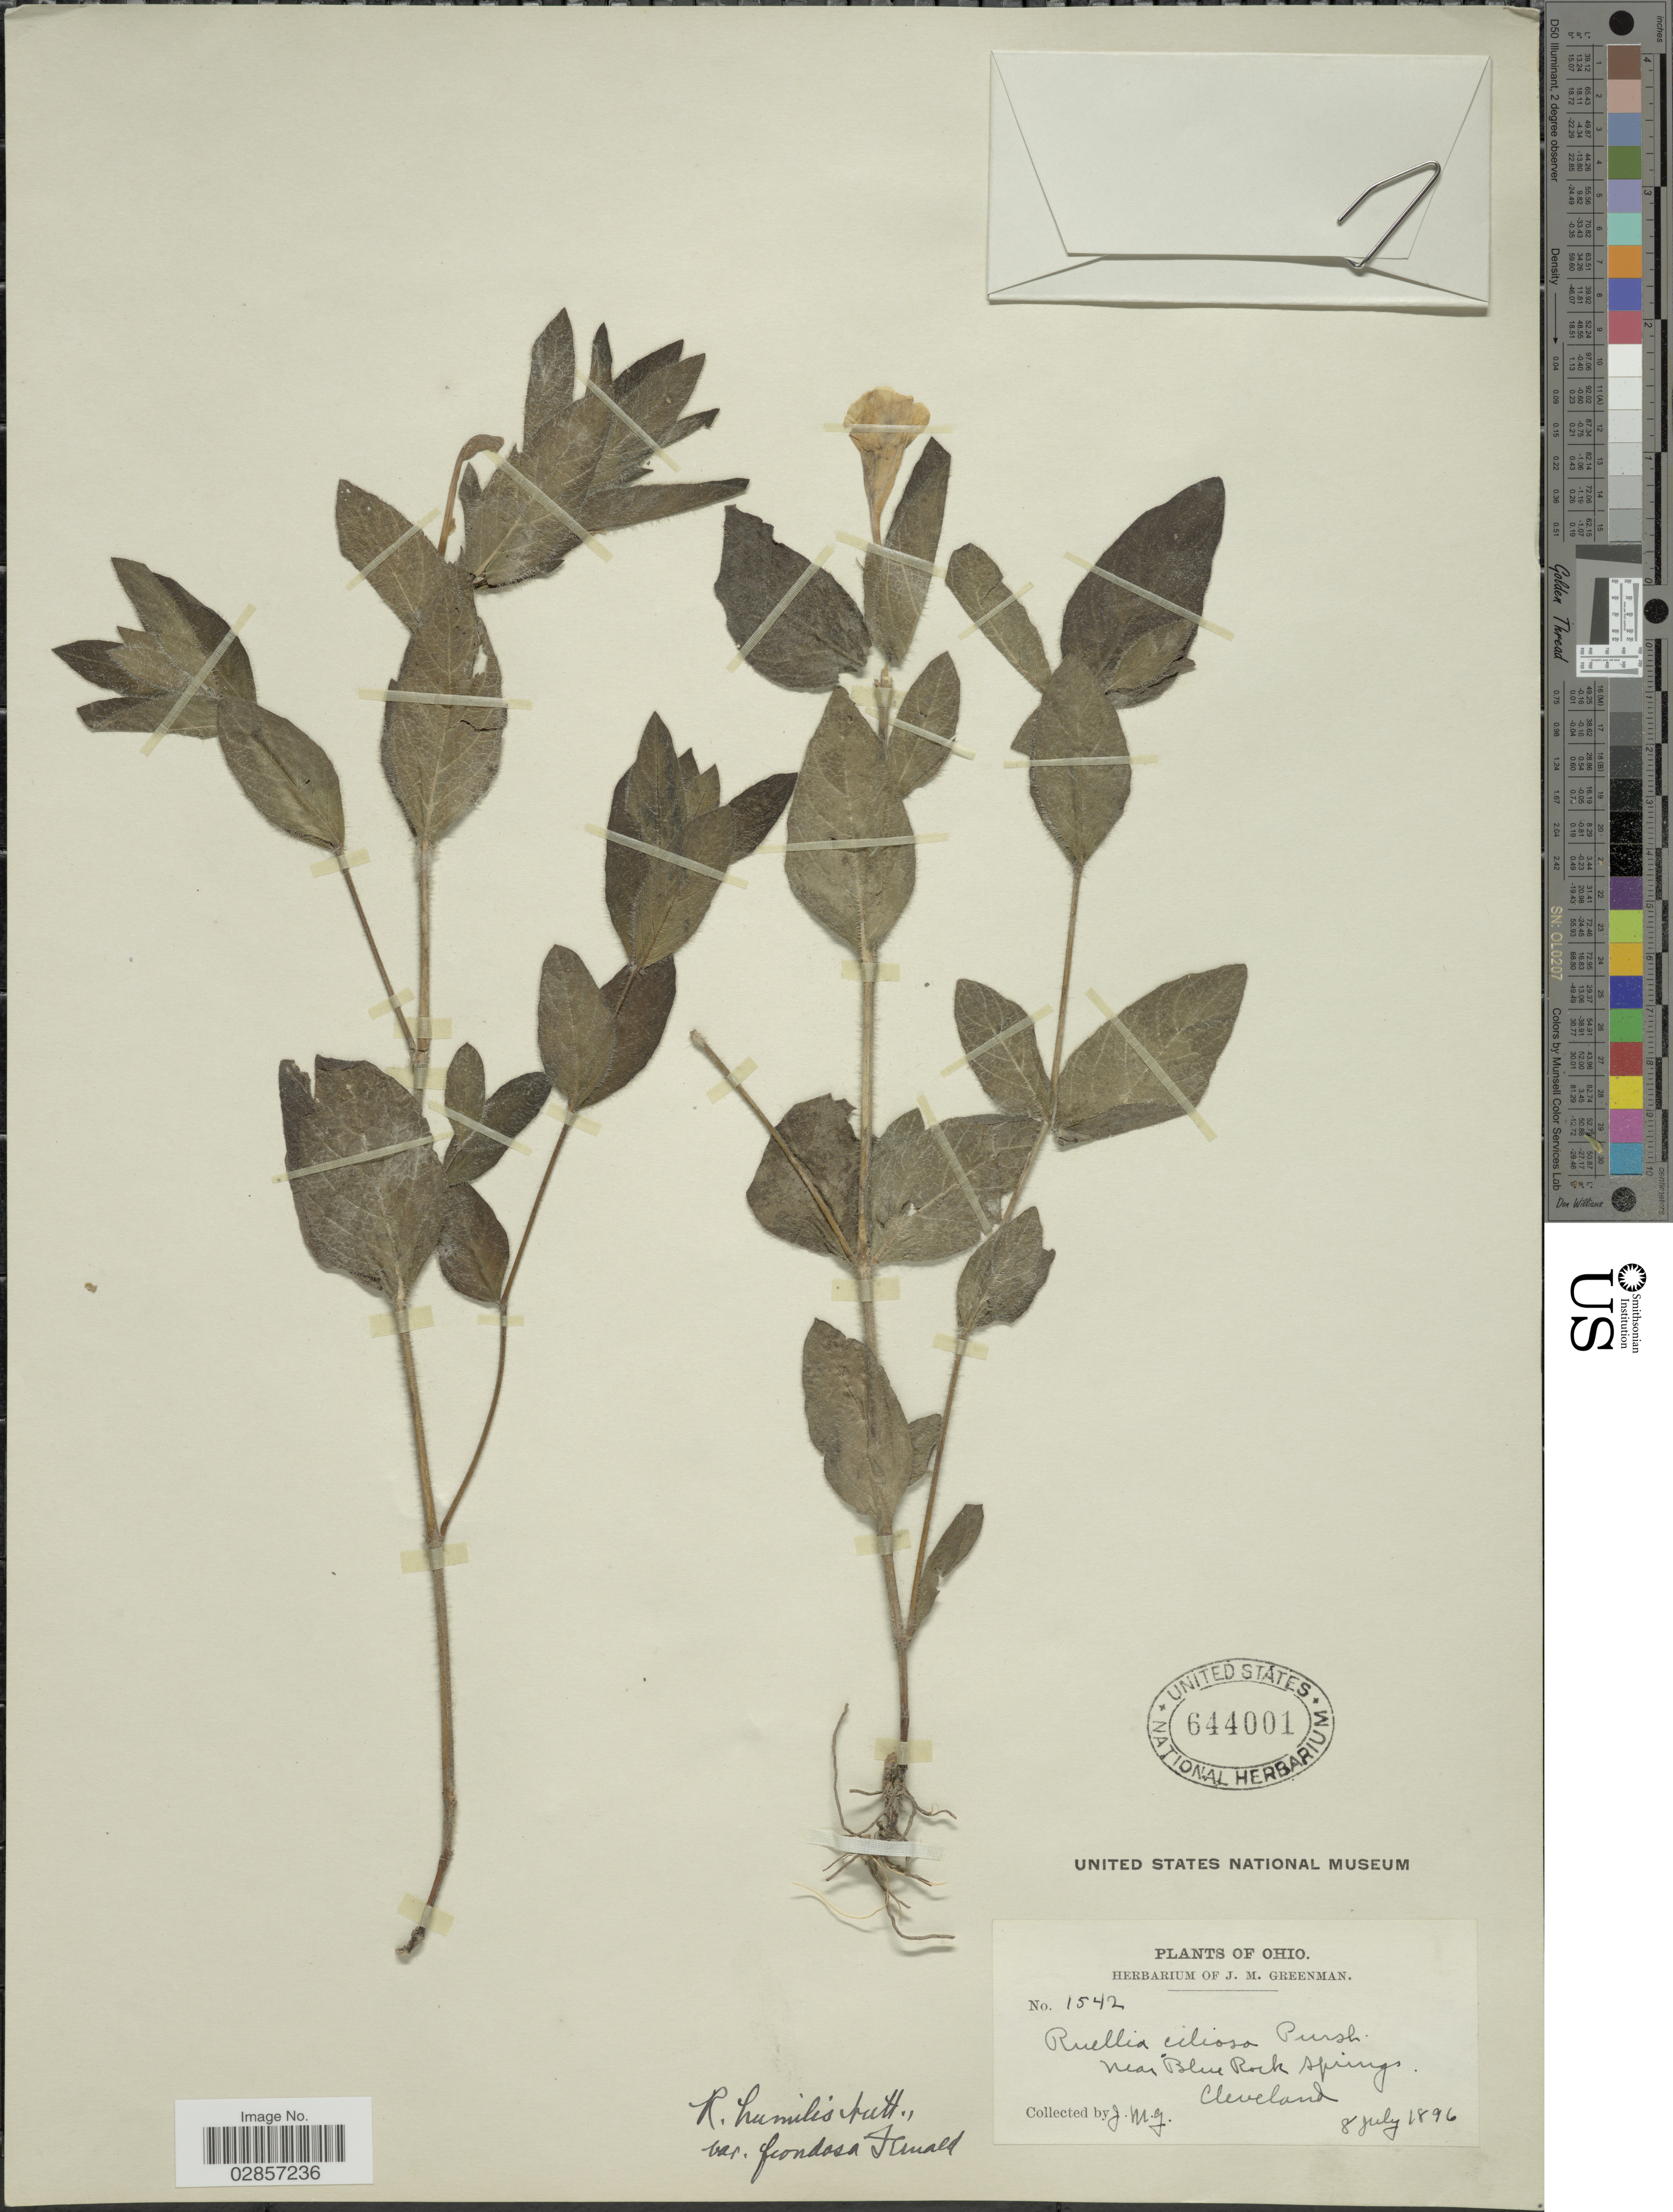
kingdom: Plantae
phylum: Tracheophyta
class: Magnoliopsida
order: Lamiales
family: Acanthaceae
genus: Ruellia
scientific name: Ruellia humilis var. frondosa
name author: Fernald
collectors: J. M. Greenman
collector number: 1542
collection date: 1896-07-08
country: United States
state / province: Ohio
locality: Near Blue Rock Springs, Cleveland.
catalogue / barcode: US 644001